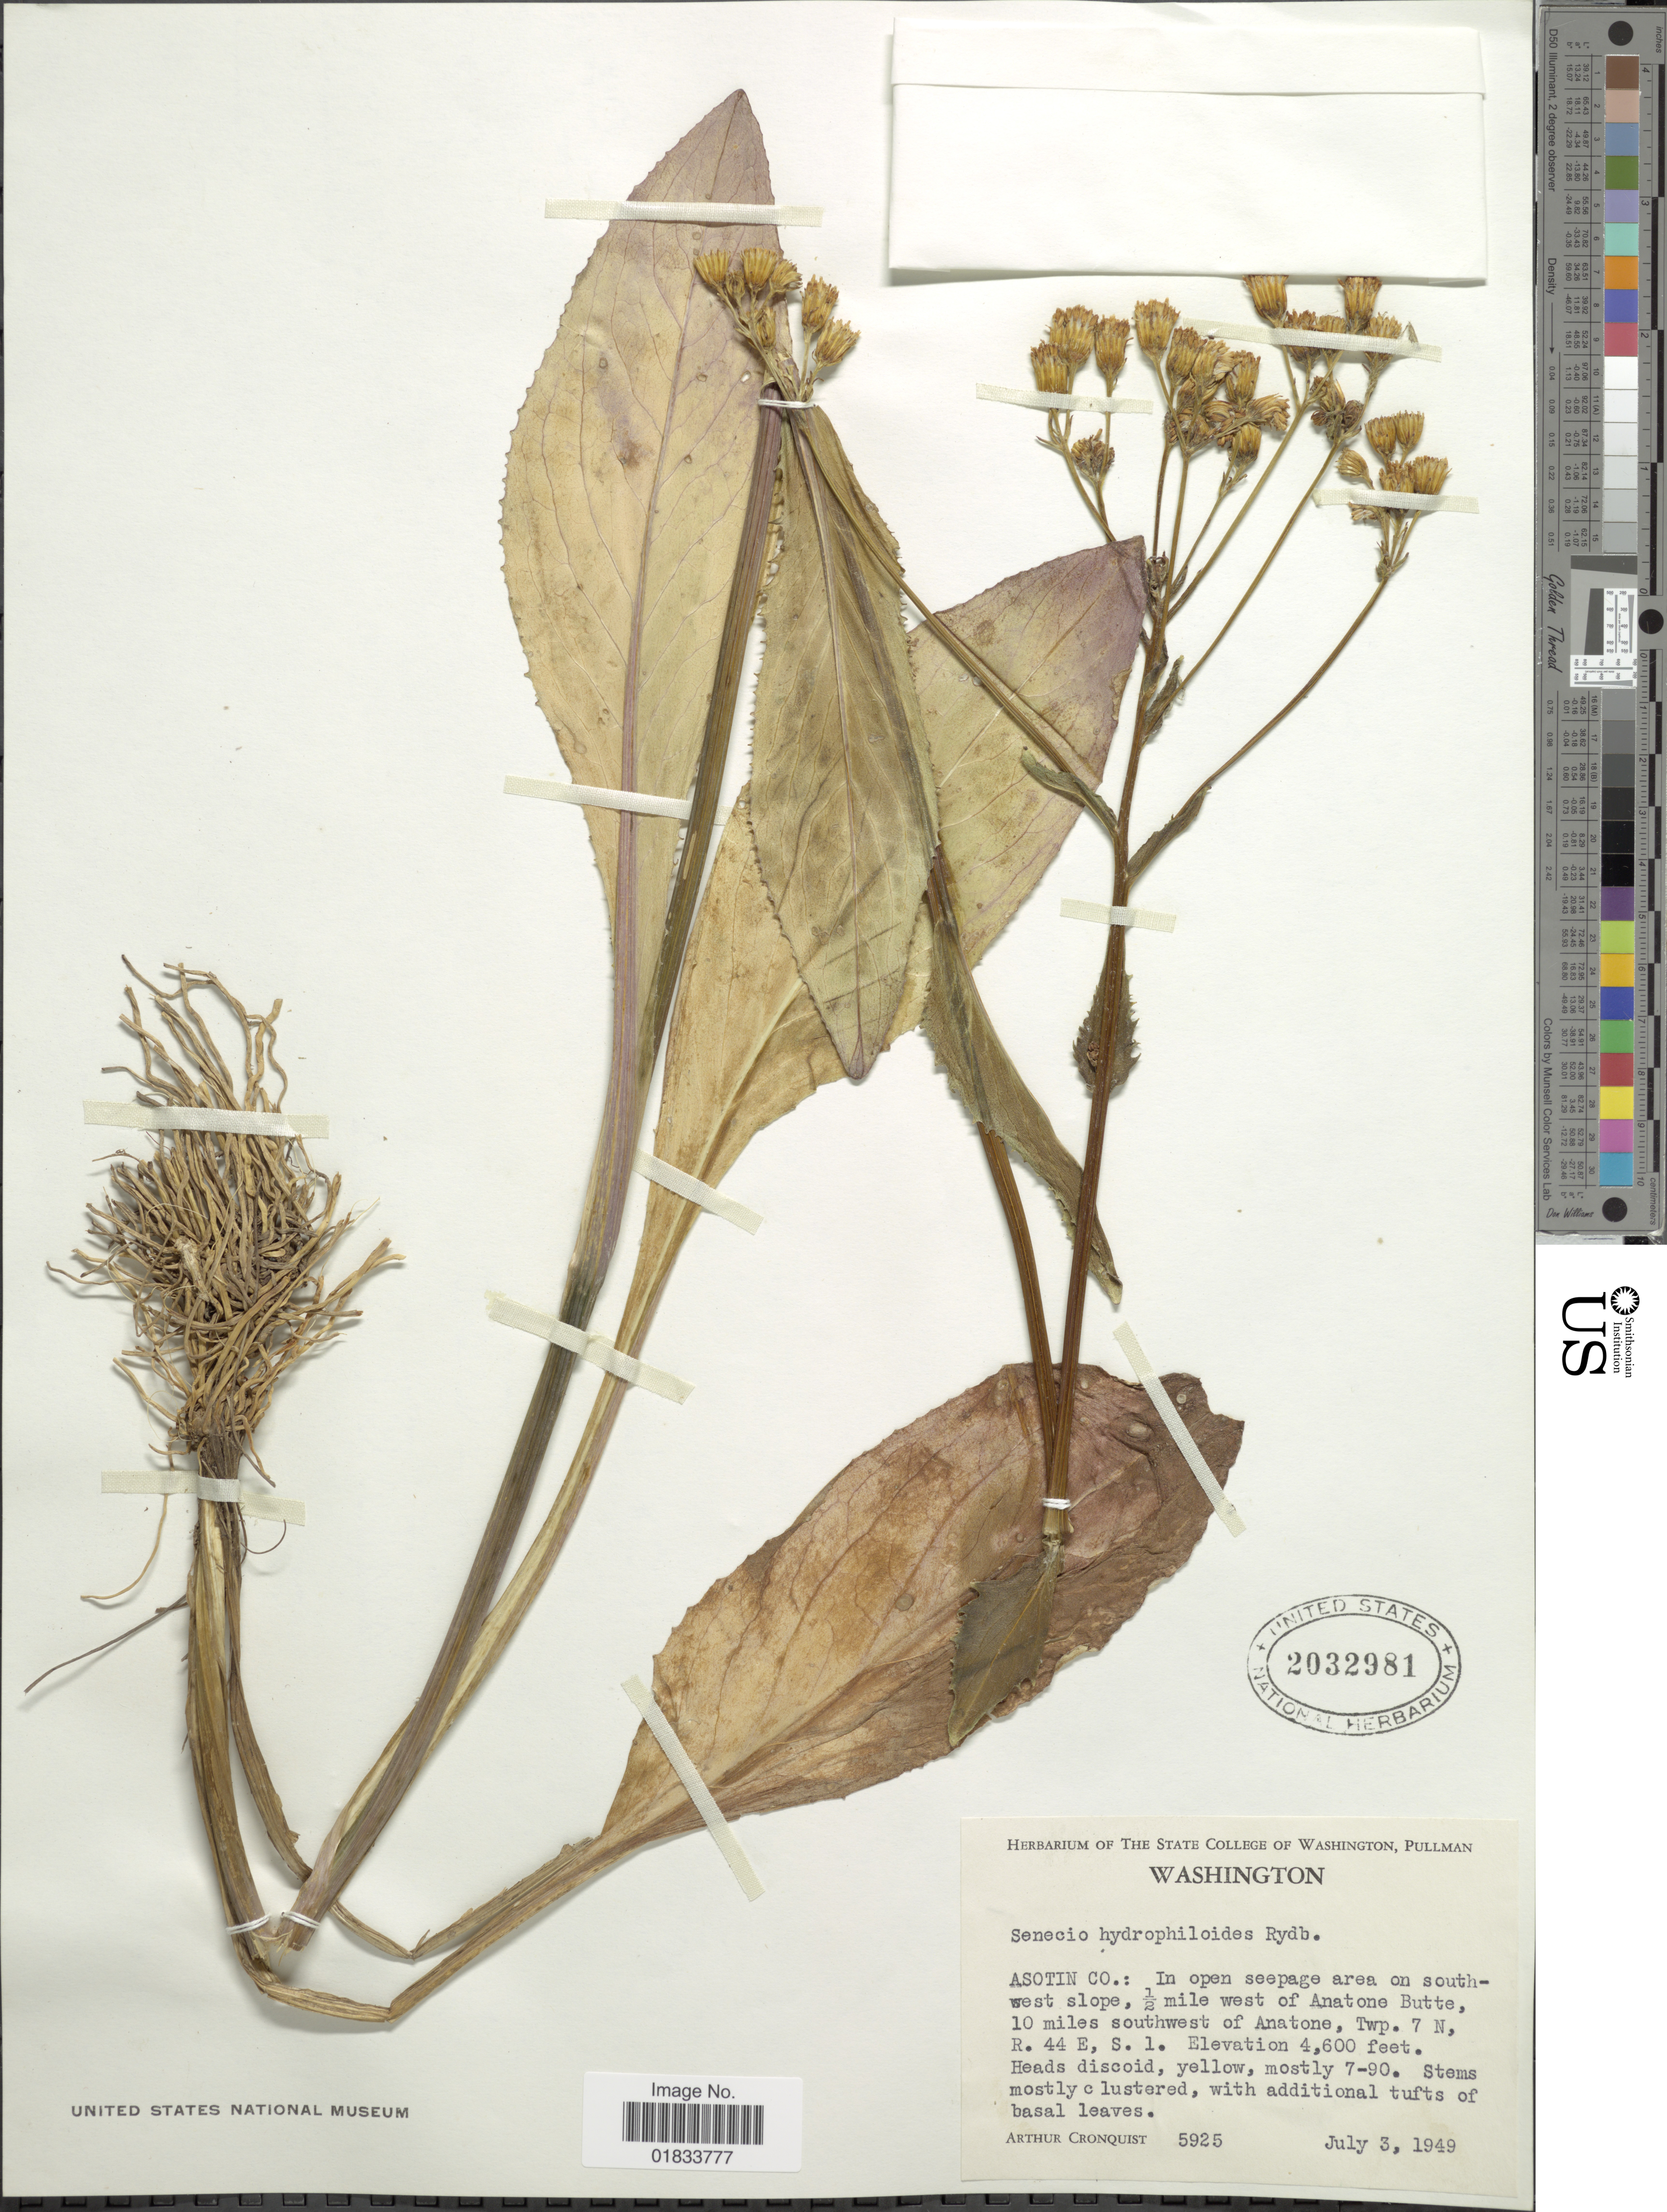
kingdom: Plantae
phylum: Tracheophyta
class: Magnoliopsida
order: Asterales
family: Asteraceae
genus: Senecio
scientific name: Senecio hydrophiloides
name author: Rydb.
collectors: A. J. Cronquist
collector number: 5925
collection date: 1949-07-03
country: United States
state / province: Washington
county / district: Asotin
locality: Asotin Co.: ½ mile west of Anatone Butte, 10 miles southwest of Anatone, Twp. 7 N, R44E, S1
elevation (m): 1402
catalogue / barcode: US 2032981